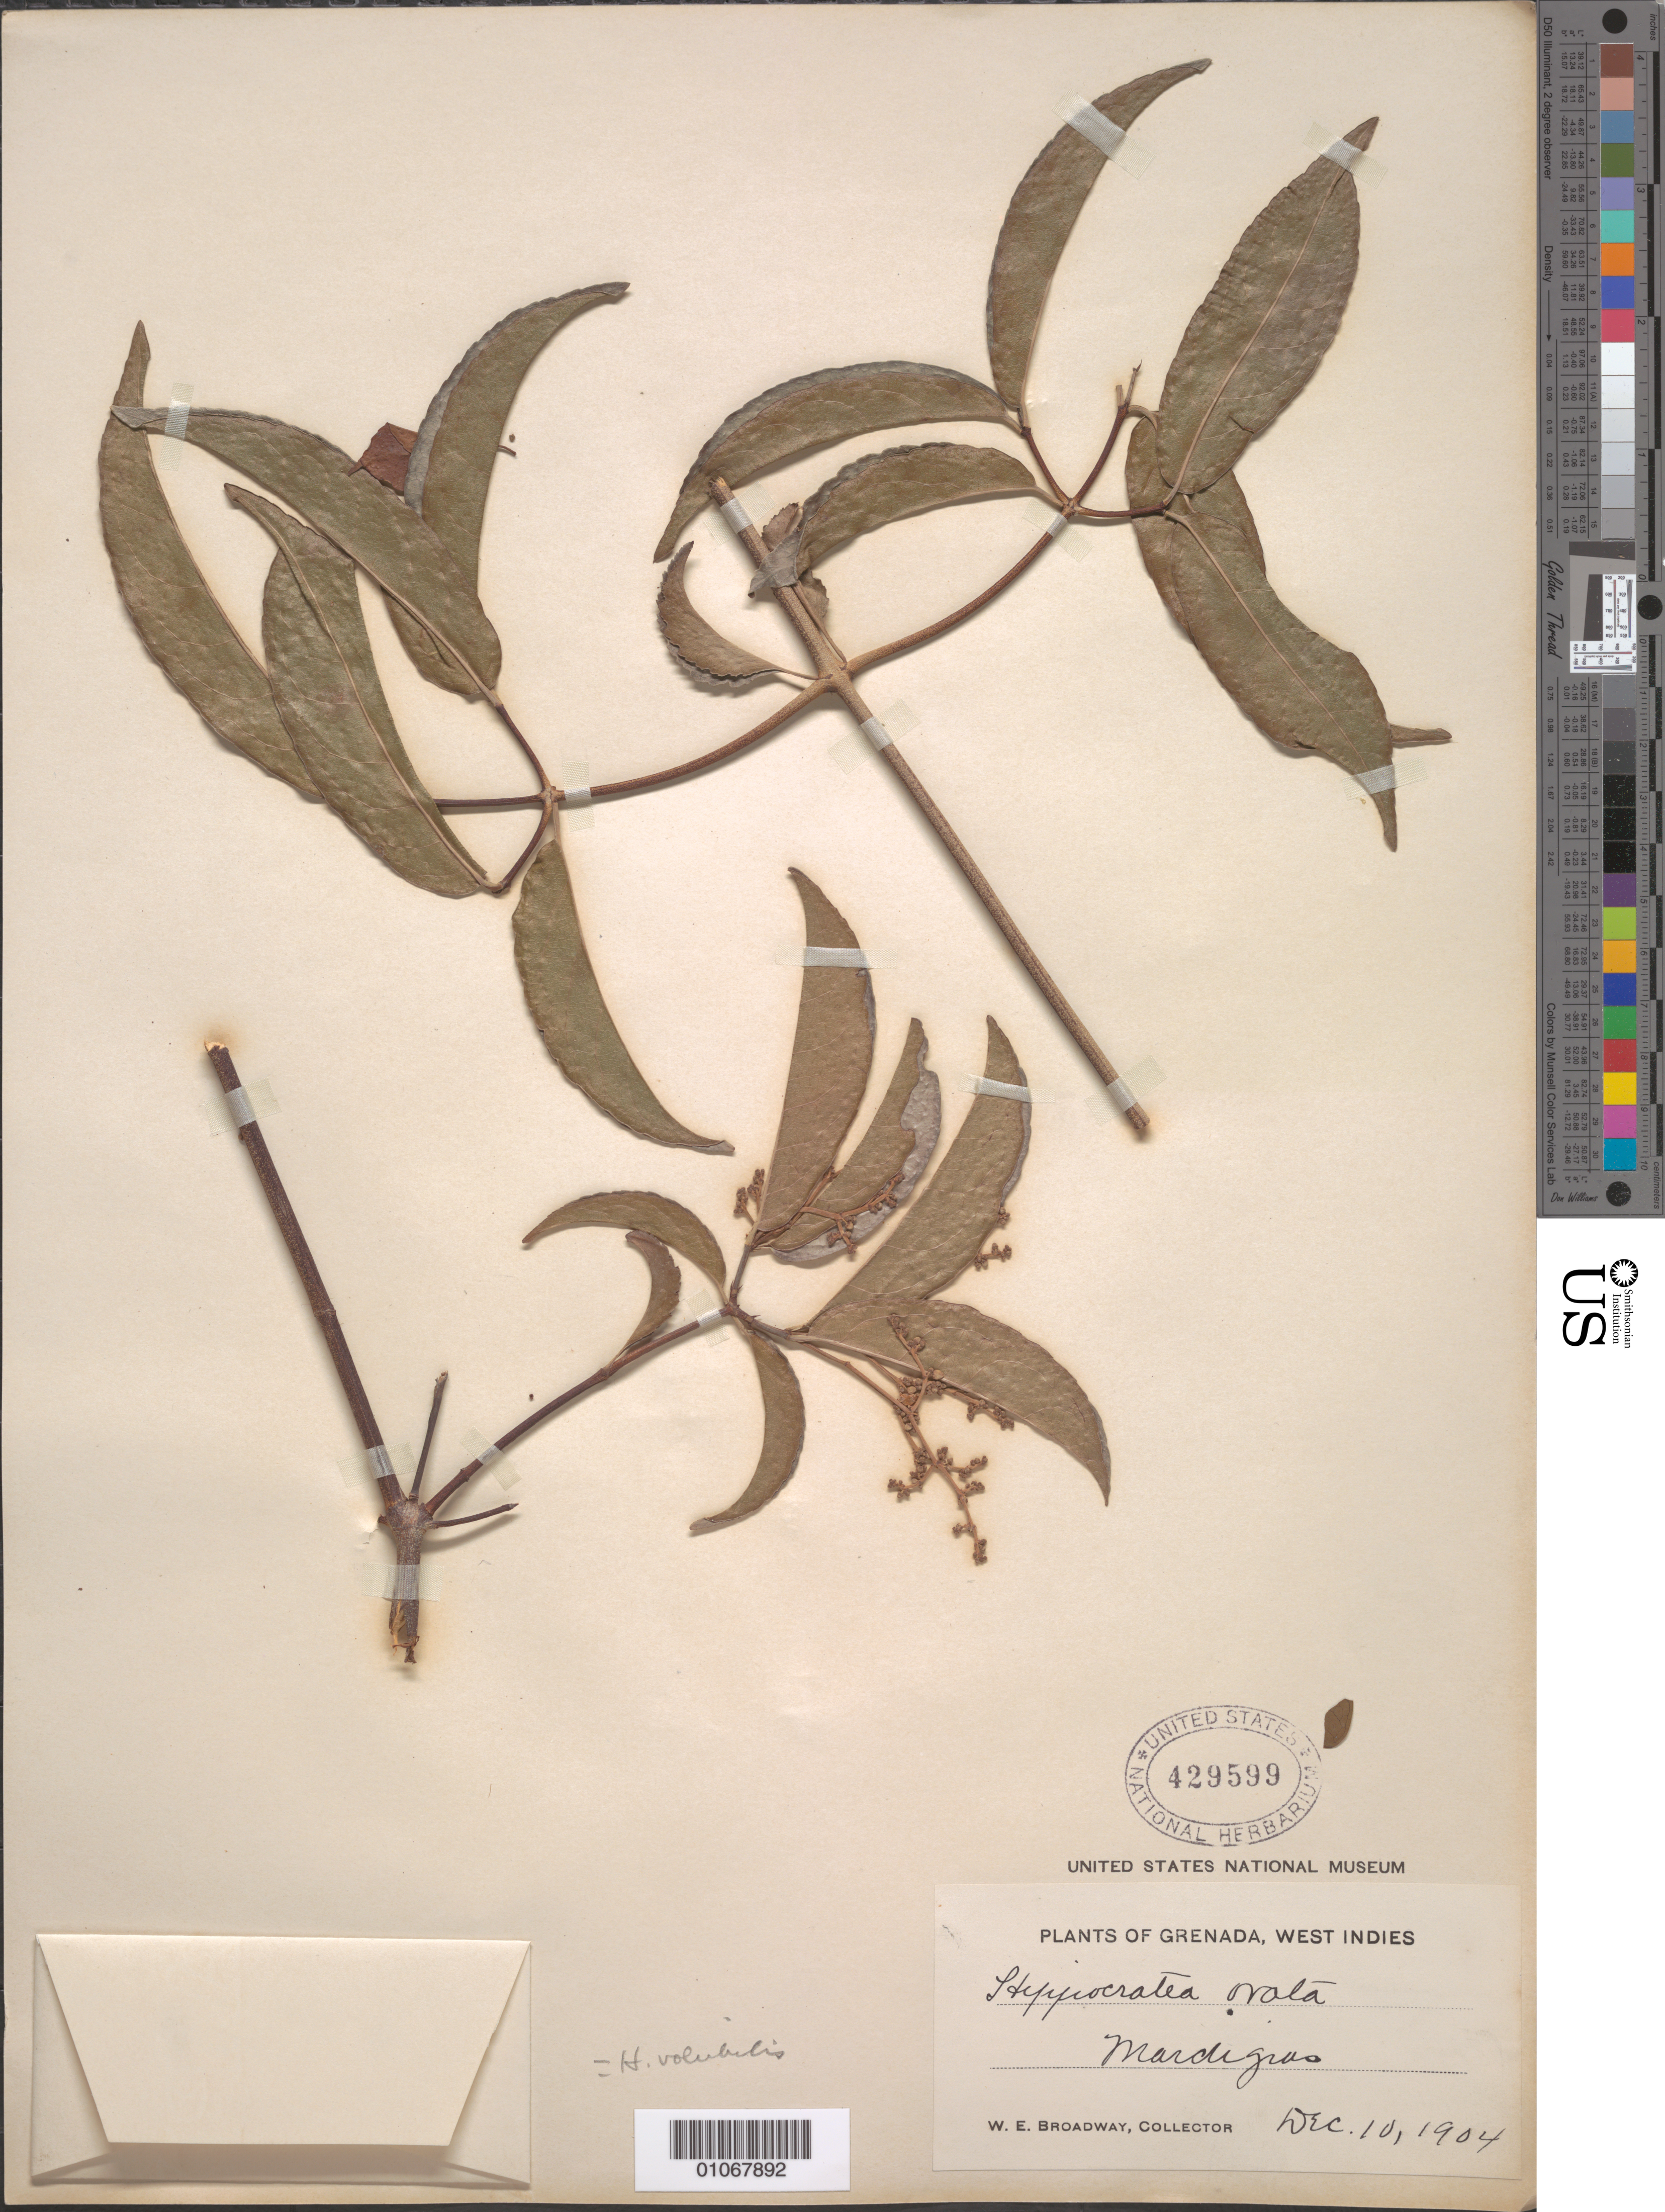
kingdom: Plantae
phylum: Tracheophyta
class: Magnoliopsida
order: Celastrales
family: Celastraceae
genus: Hippocratea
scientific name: Hippocratea volubilis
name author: L.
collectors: W. E. Broadway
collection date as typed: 10 Dec 1904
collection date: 1904-12-10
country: Grenada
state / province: Saint George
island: Grenada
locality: Mardigras.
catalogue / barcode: US 429599